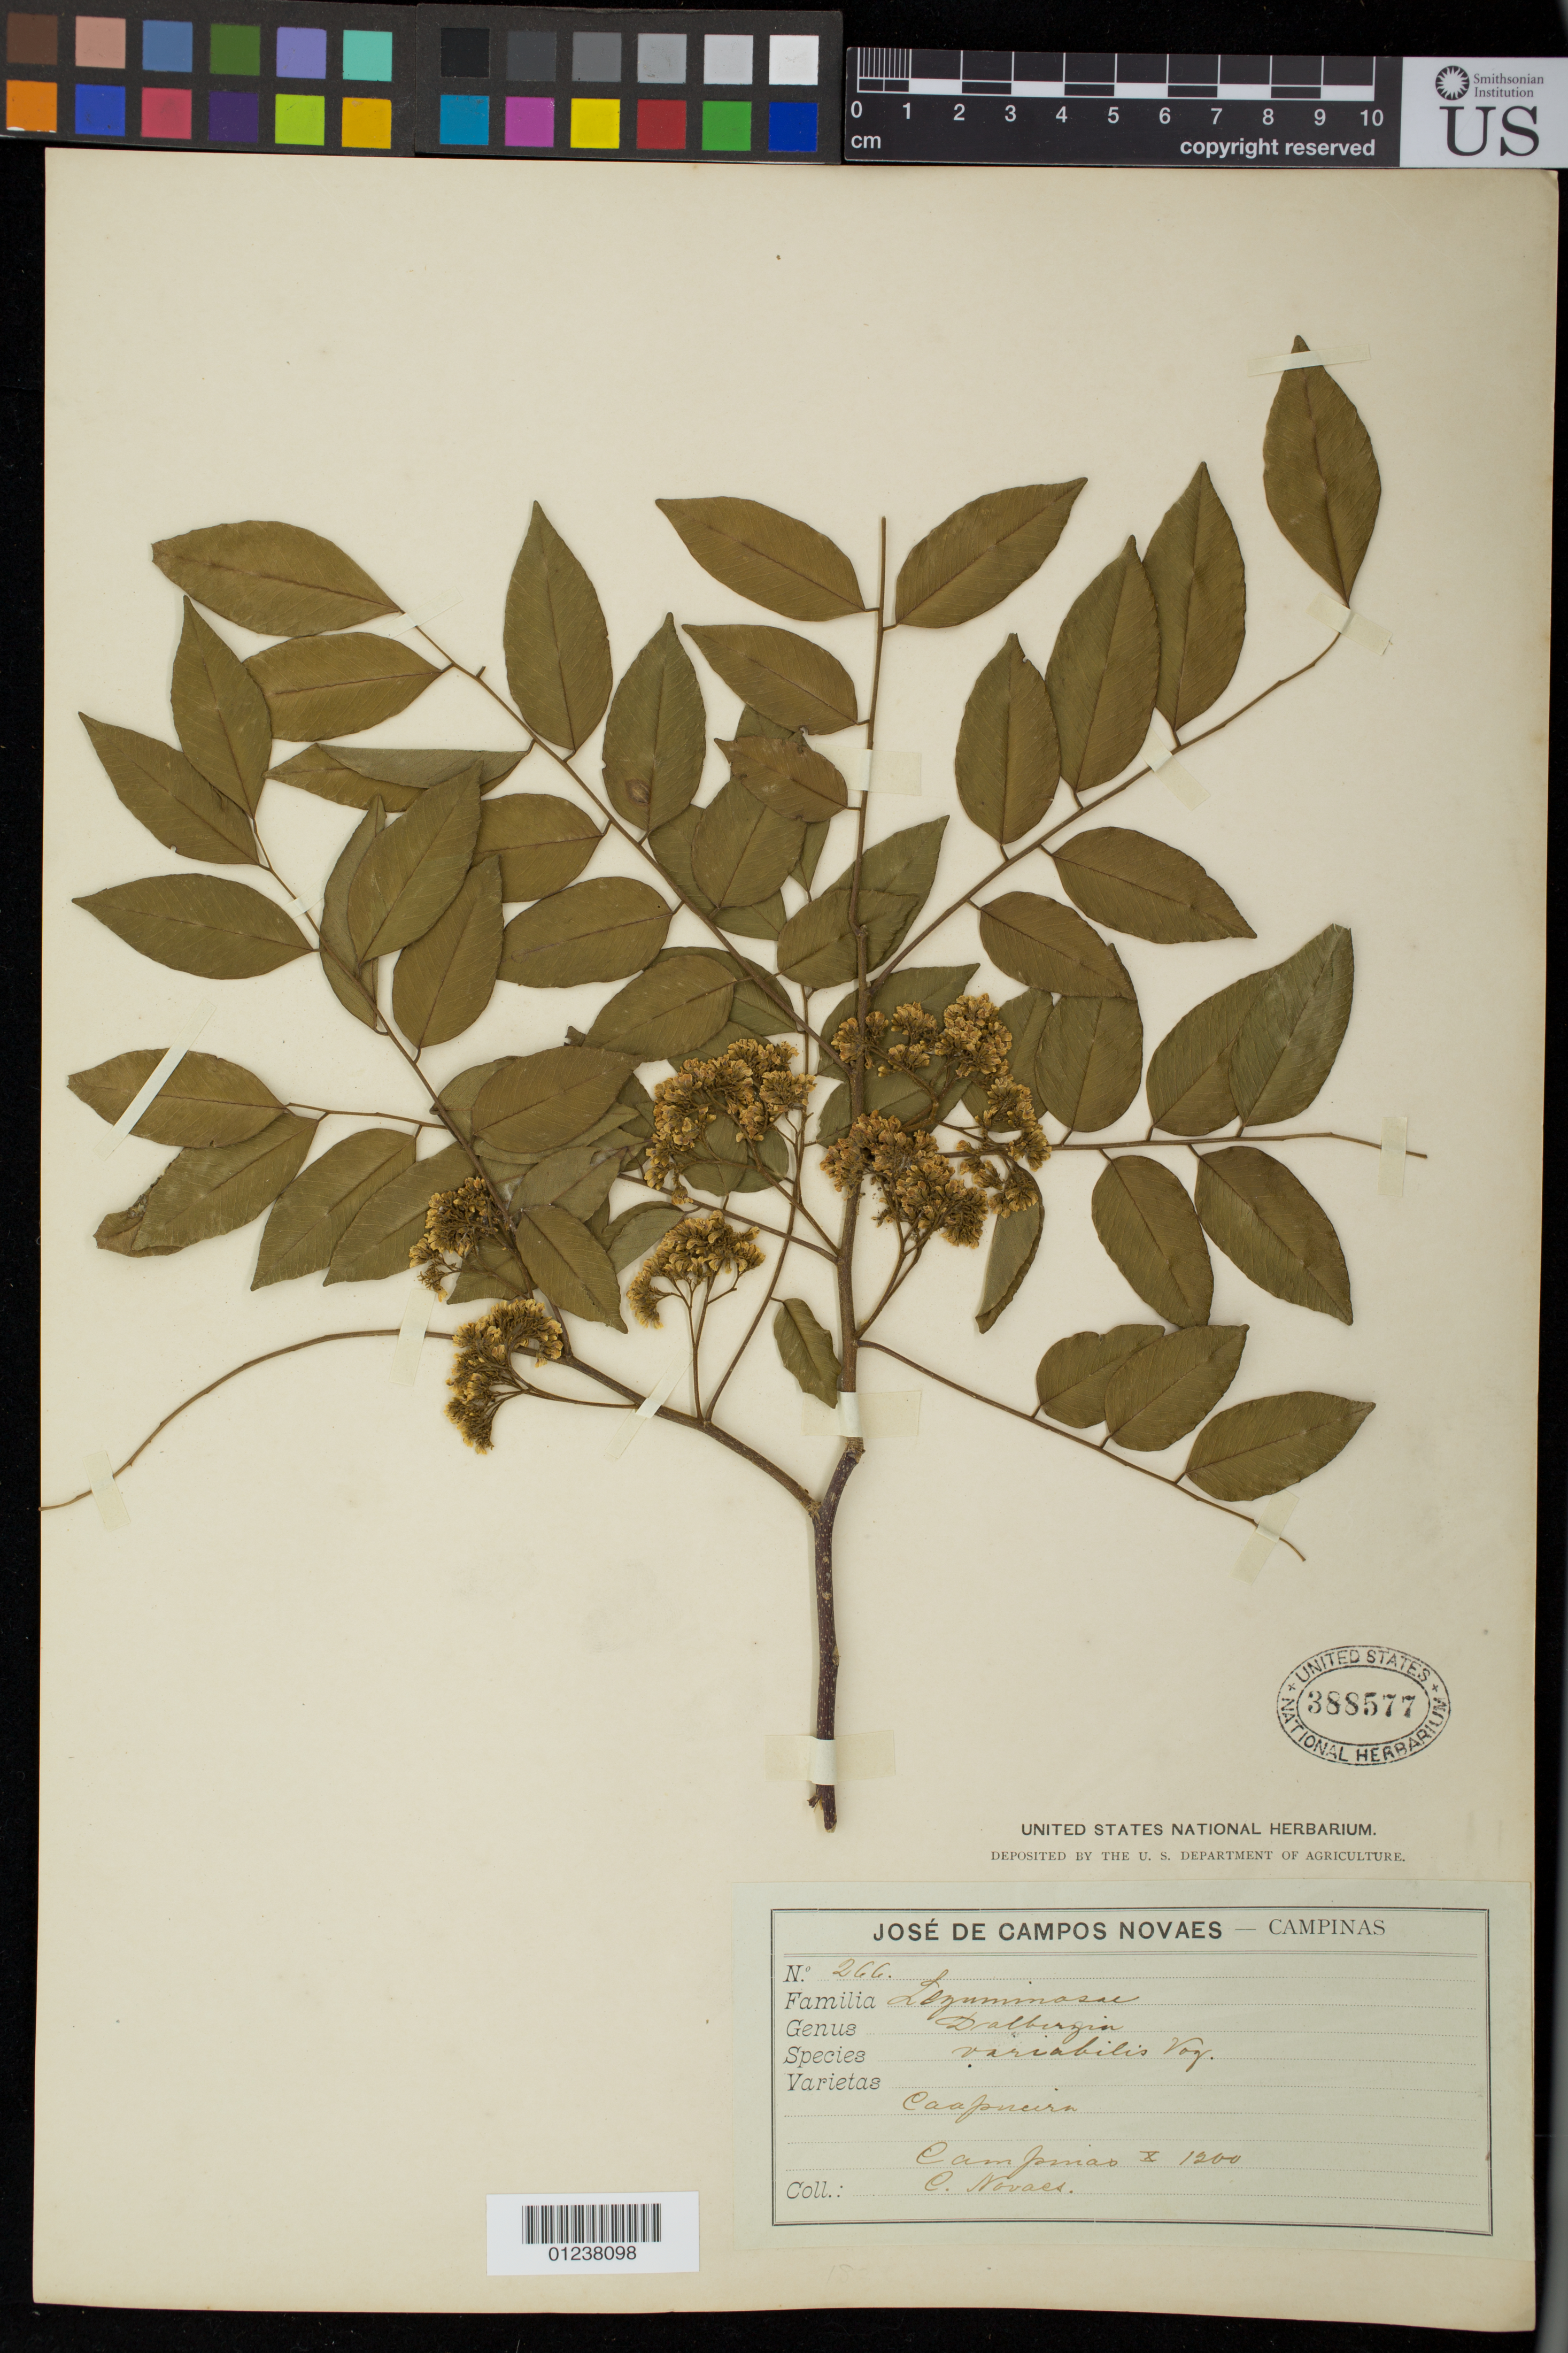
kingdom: Plantae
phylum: Tracheophyta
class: Magnoliopsida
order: Fabales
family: Fabaceae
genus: Dalbergia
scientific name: Dalbergia frutescens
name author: (Vell.) Britton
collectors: J. Novães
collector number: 266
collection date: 1900-10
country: Brazil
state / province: Sao Paulo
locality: Campinas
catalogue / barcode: US 388577